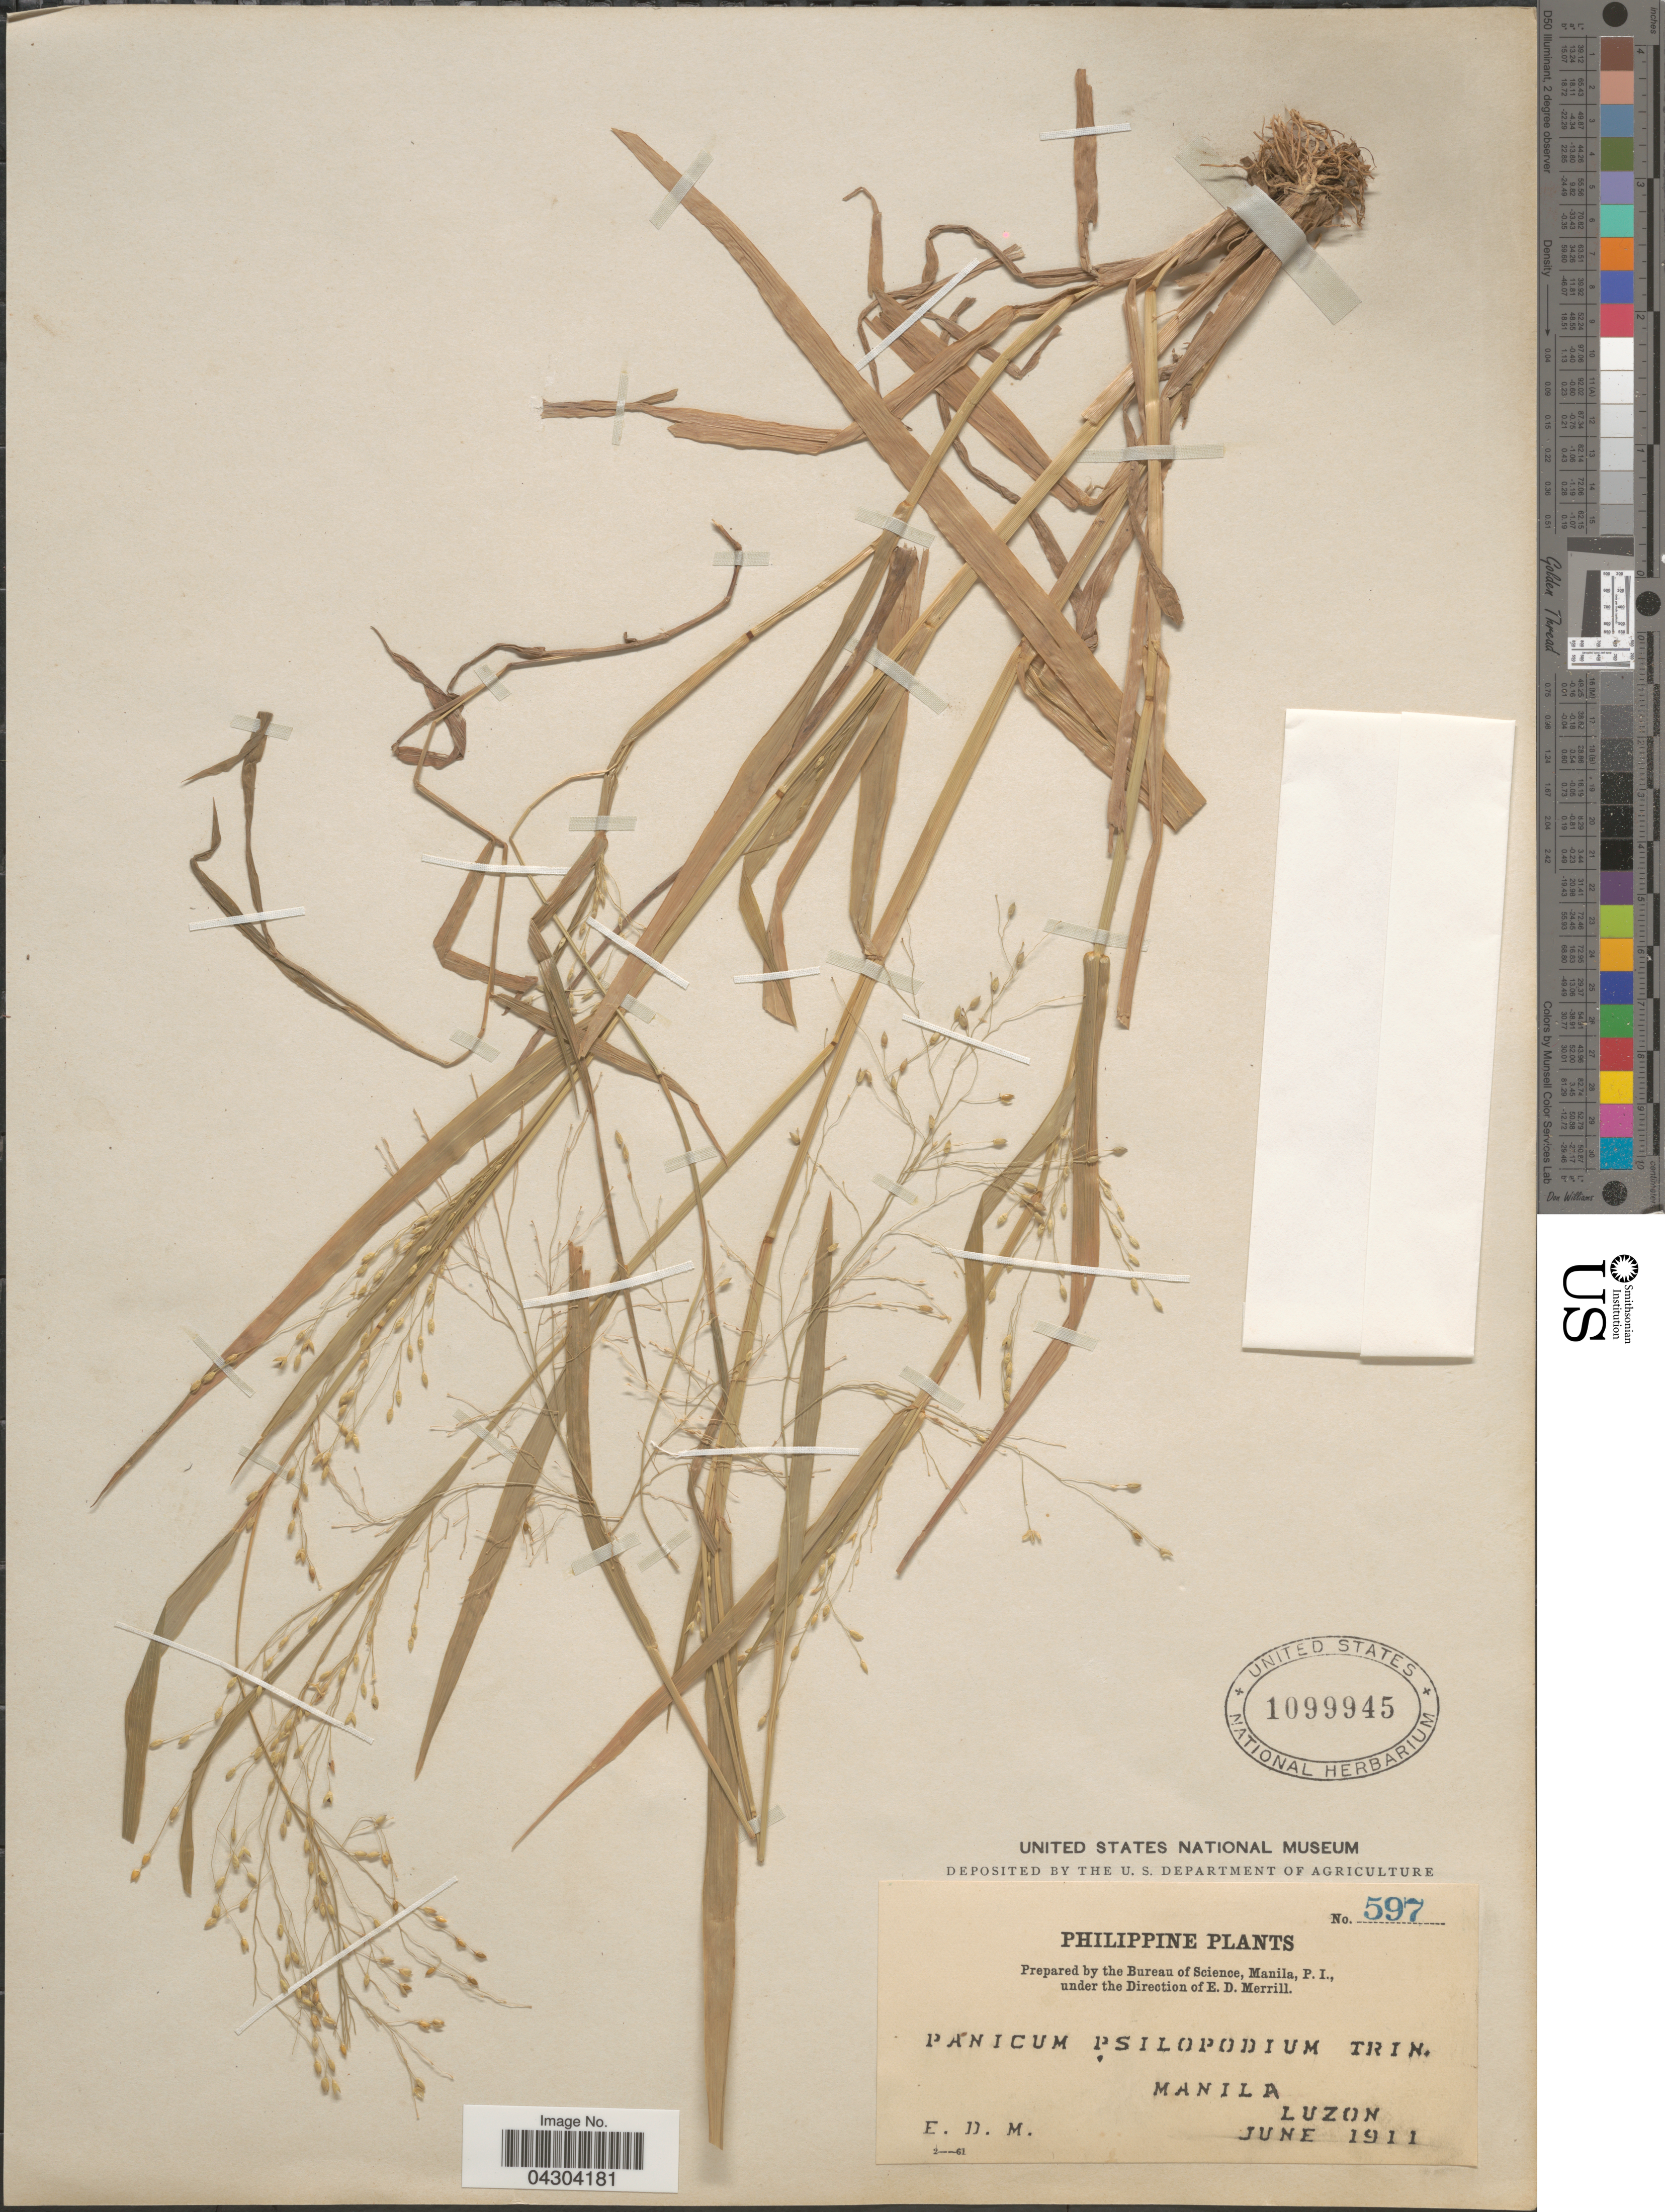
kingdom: Plantae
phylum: Tracheophyta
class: Liliopsida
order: Poales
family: Poaceae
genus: Panicum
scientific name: Panicum sumatrense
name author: P. Roth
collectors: E. D. Merrill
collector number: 597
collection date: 1911-06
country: Philippines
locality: Manila. Luzon.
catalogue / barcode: US 1099945